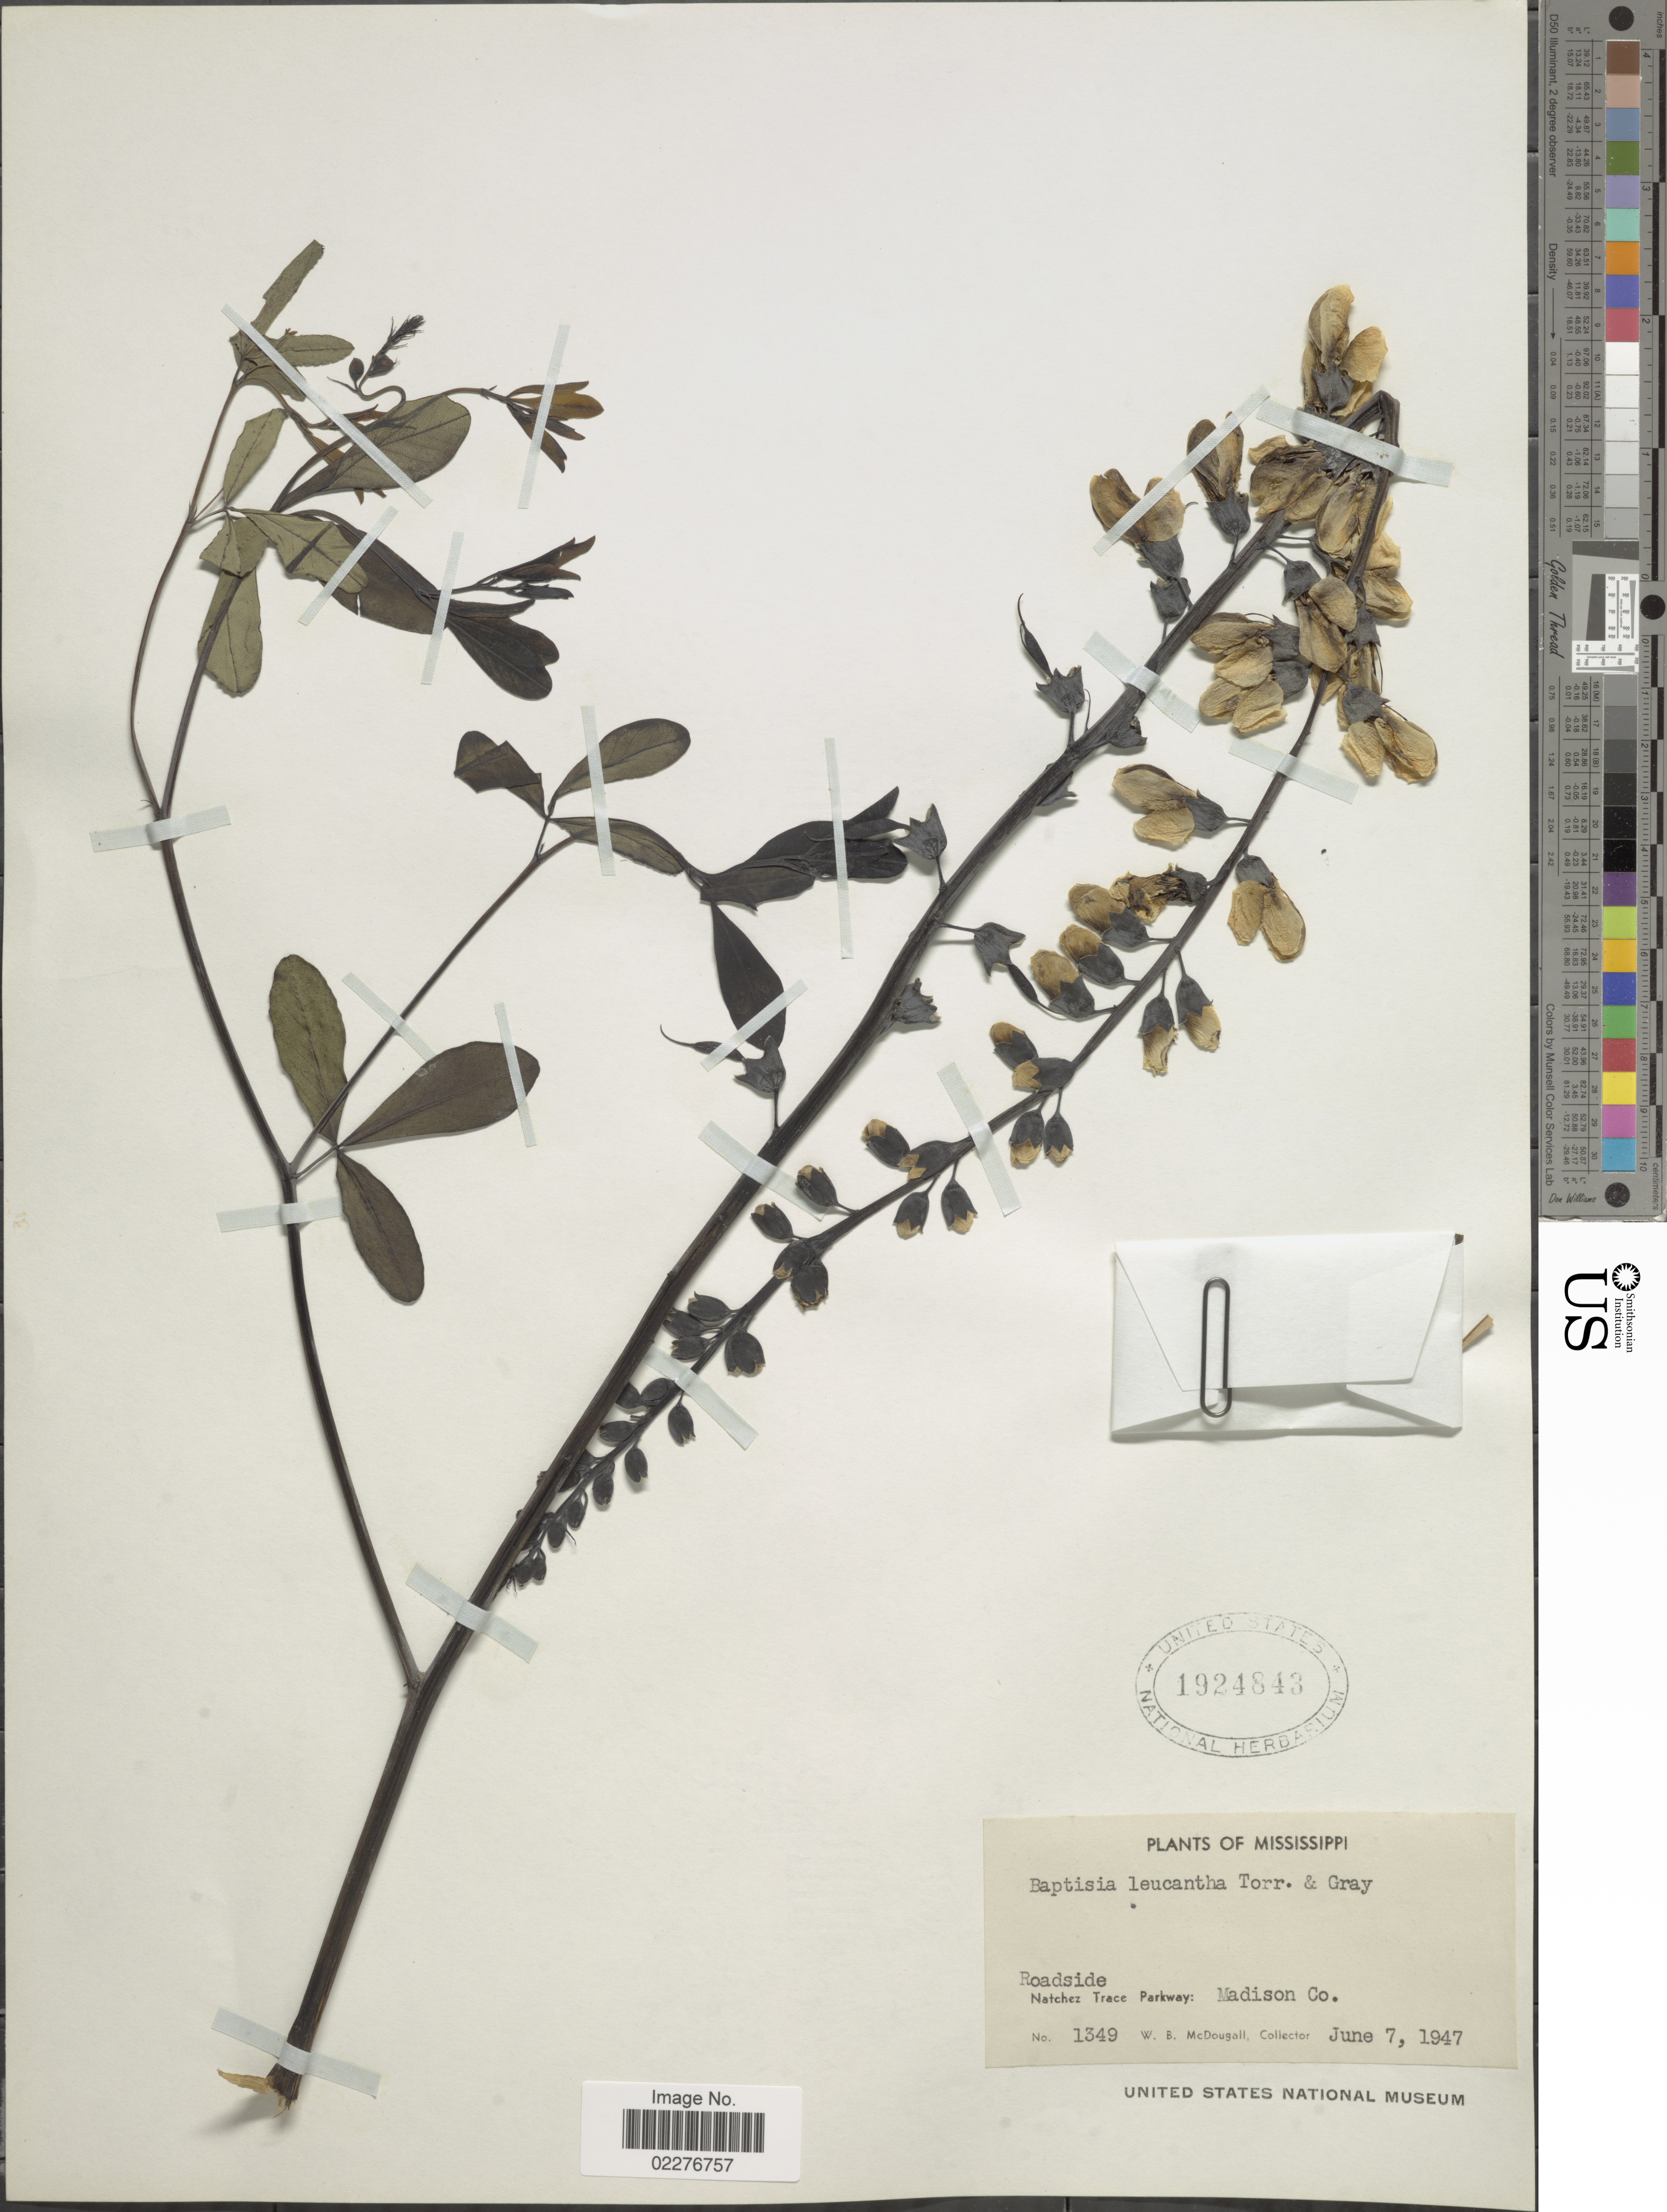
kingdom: Plantae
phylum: Tracheophyta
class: Magnoliopsida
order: Fabales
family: Fabaceae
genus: Baptisia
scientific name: Baptisia leucantha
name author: Torr. & A. Gray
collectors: W. B. McDougall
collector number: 1349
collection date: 1947-06-07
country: United States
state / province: Mississippi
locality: Roadside, Natchez Trace Parkway: Madison Co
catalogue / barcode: US 1924843